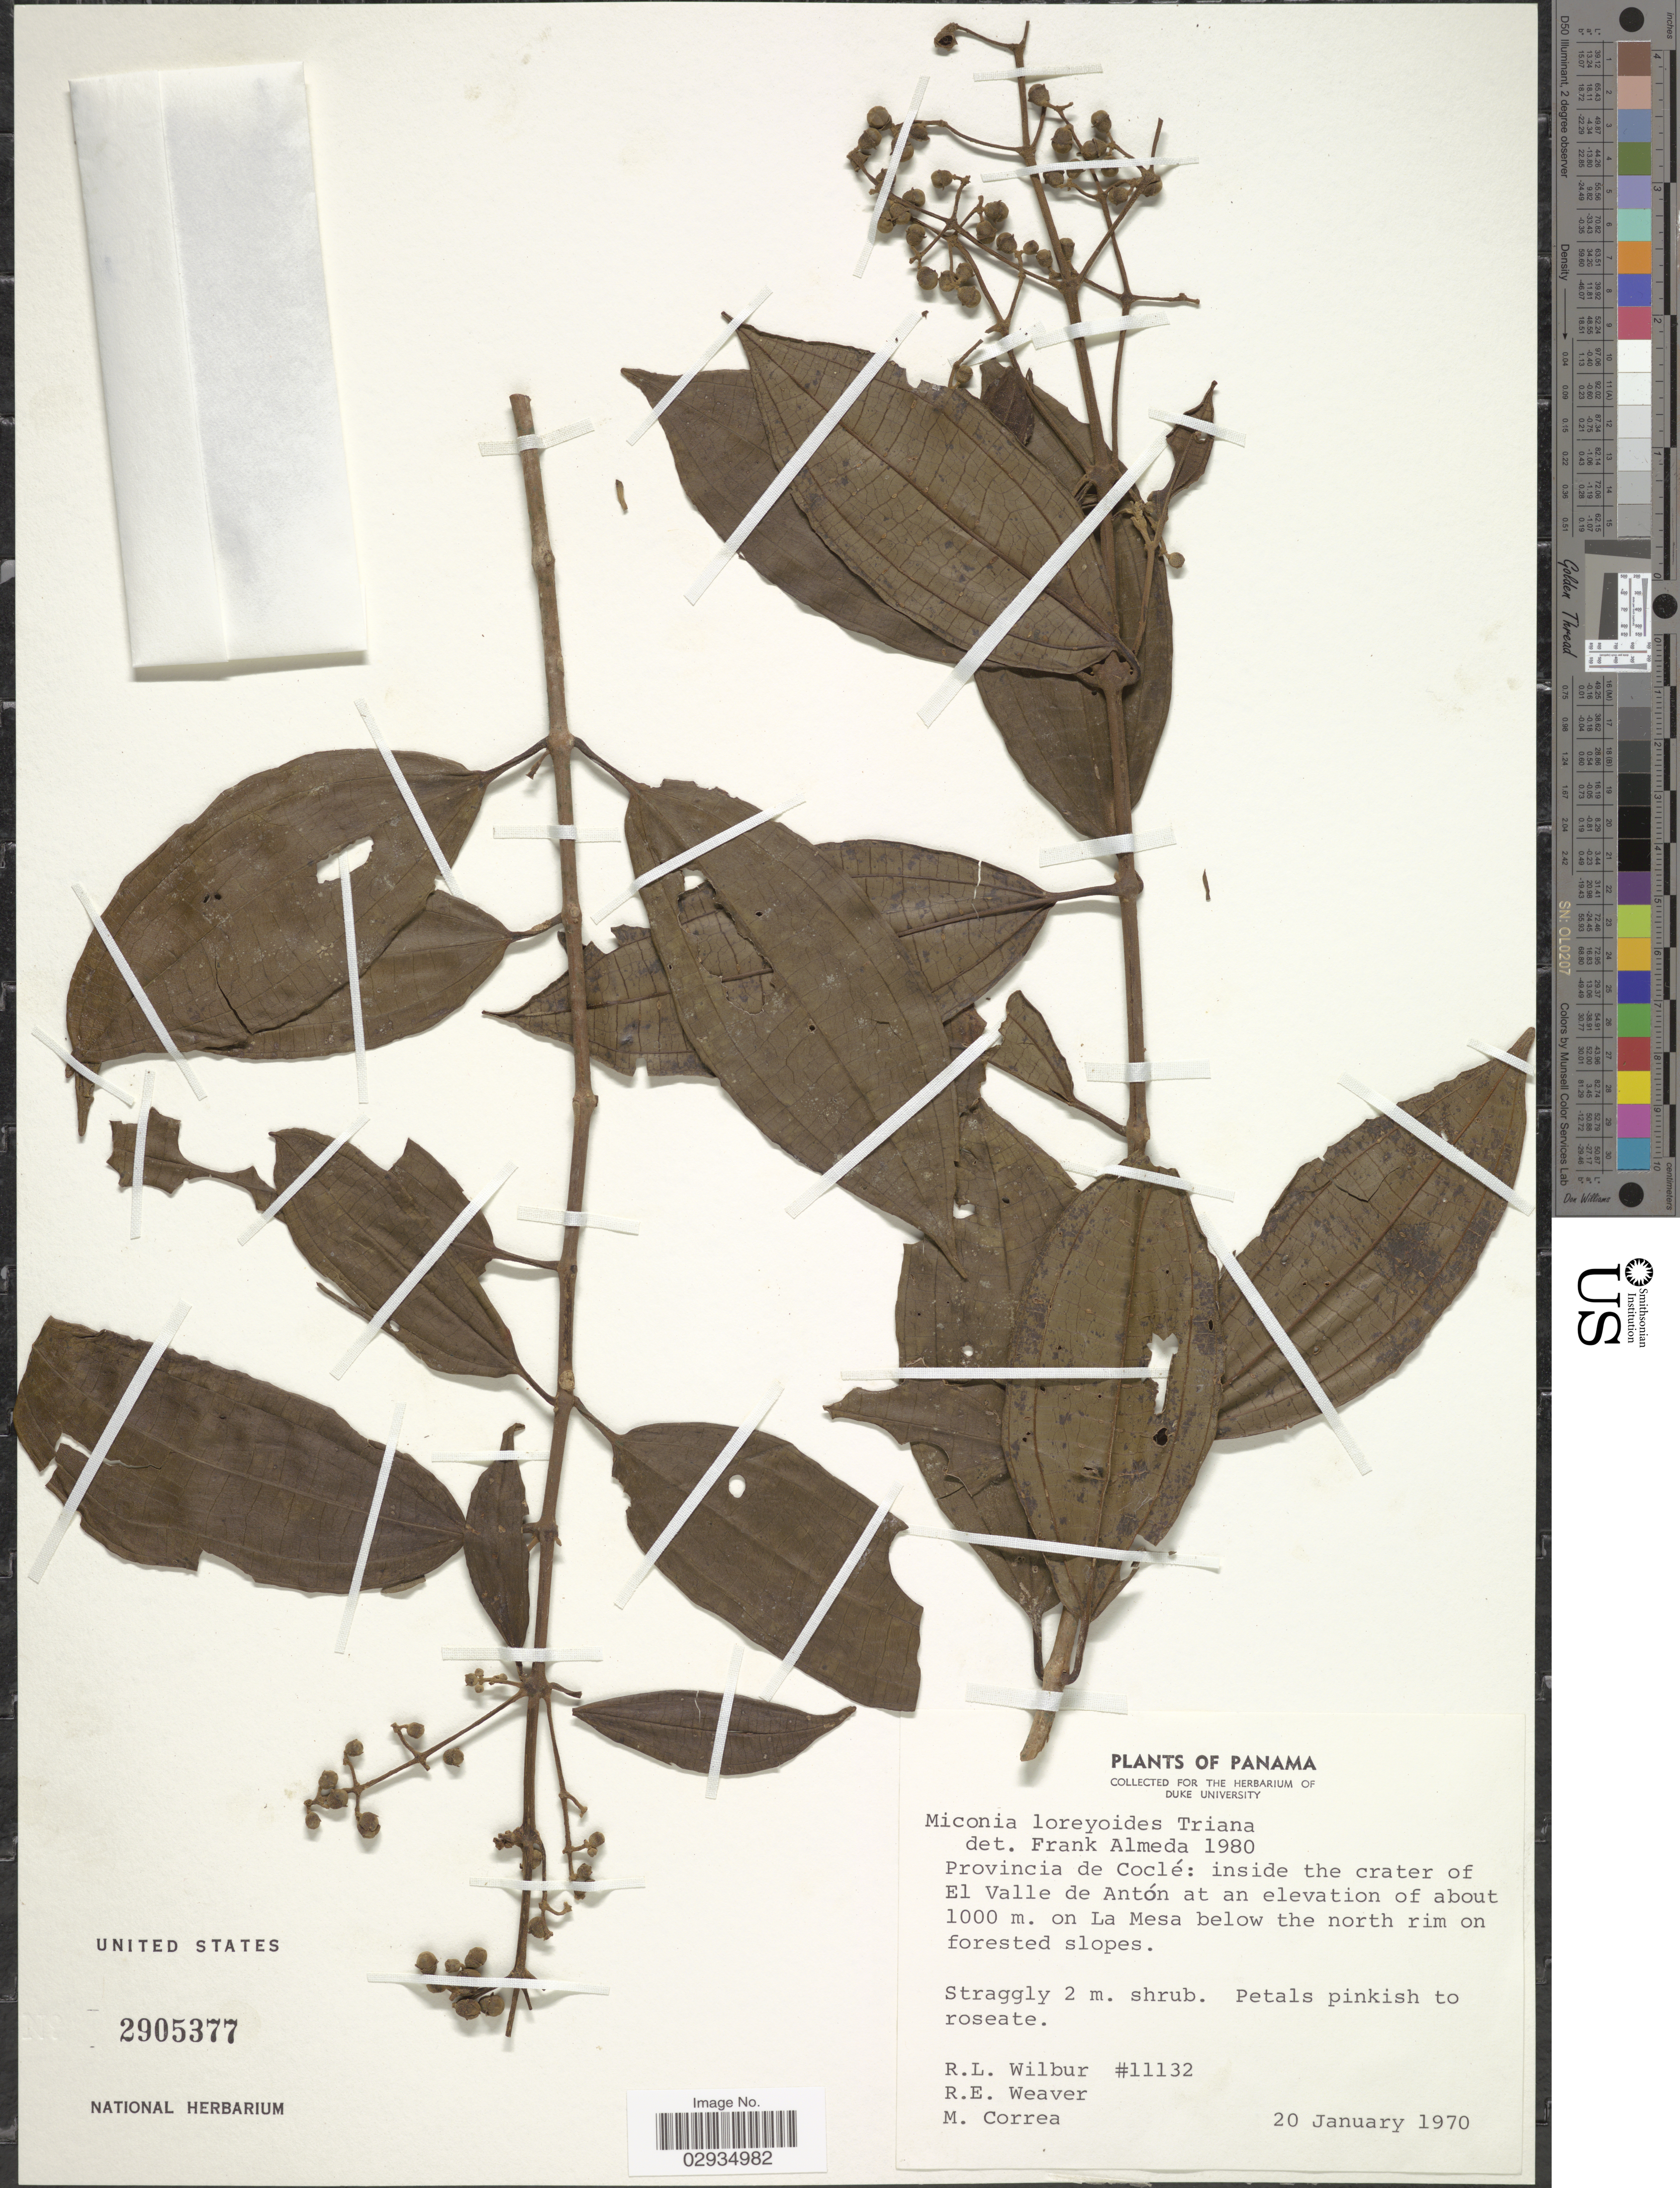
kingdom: Plantae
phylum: Tracheophyta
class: Magnoliopsida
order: Myrtales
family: Melastomataceae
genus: Miconia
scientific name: Miconia loreyoides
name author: Triana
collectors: R. L. Wilbur, R. E. Weaver & M. Correa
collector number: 11132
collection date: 1970-01-20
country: Panama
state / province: Coclé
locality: Inside the crater of El Valle de Antón, on La Mesa below the north rim on forested slopes.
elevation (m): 1000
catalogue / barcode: US 2905377